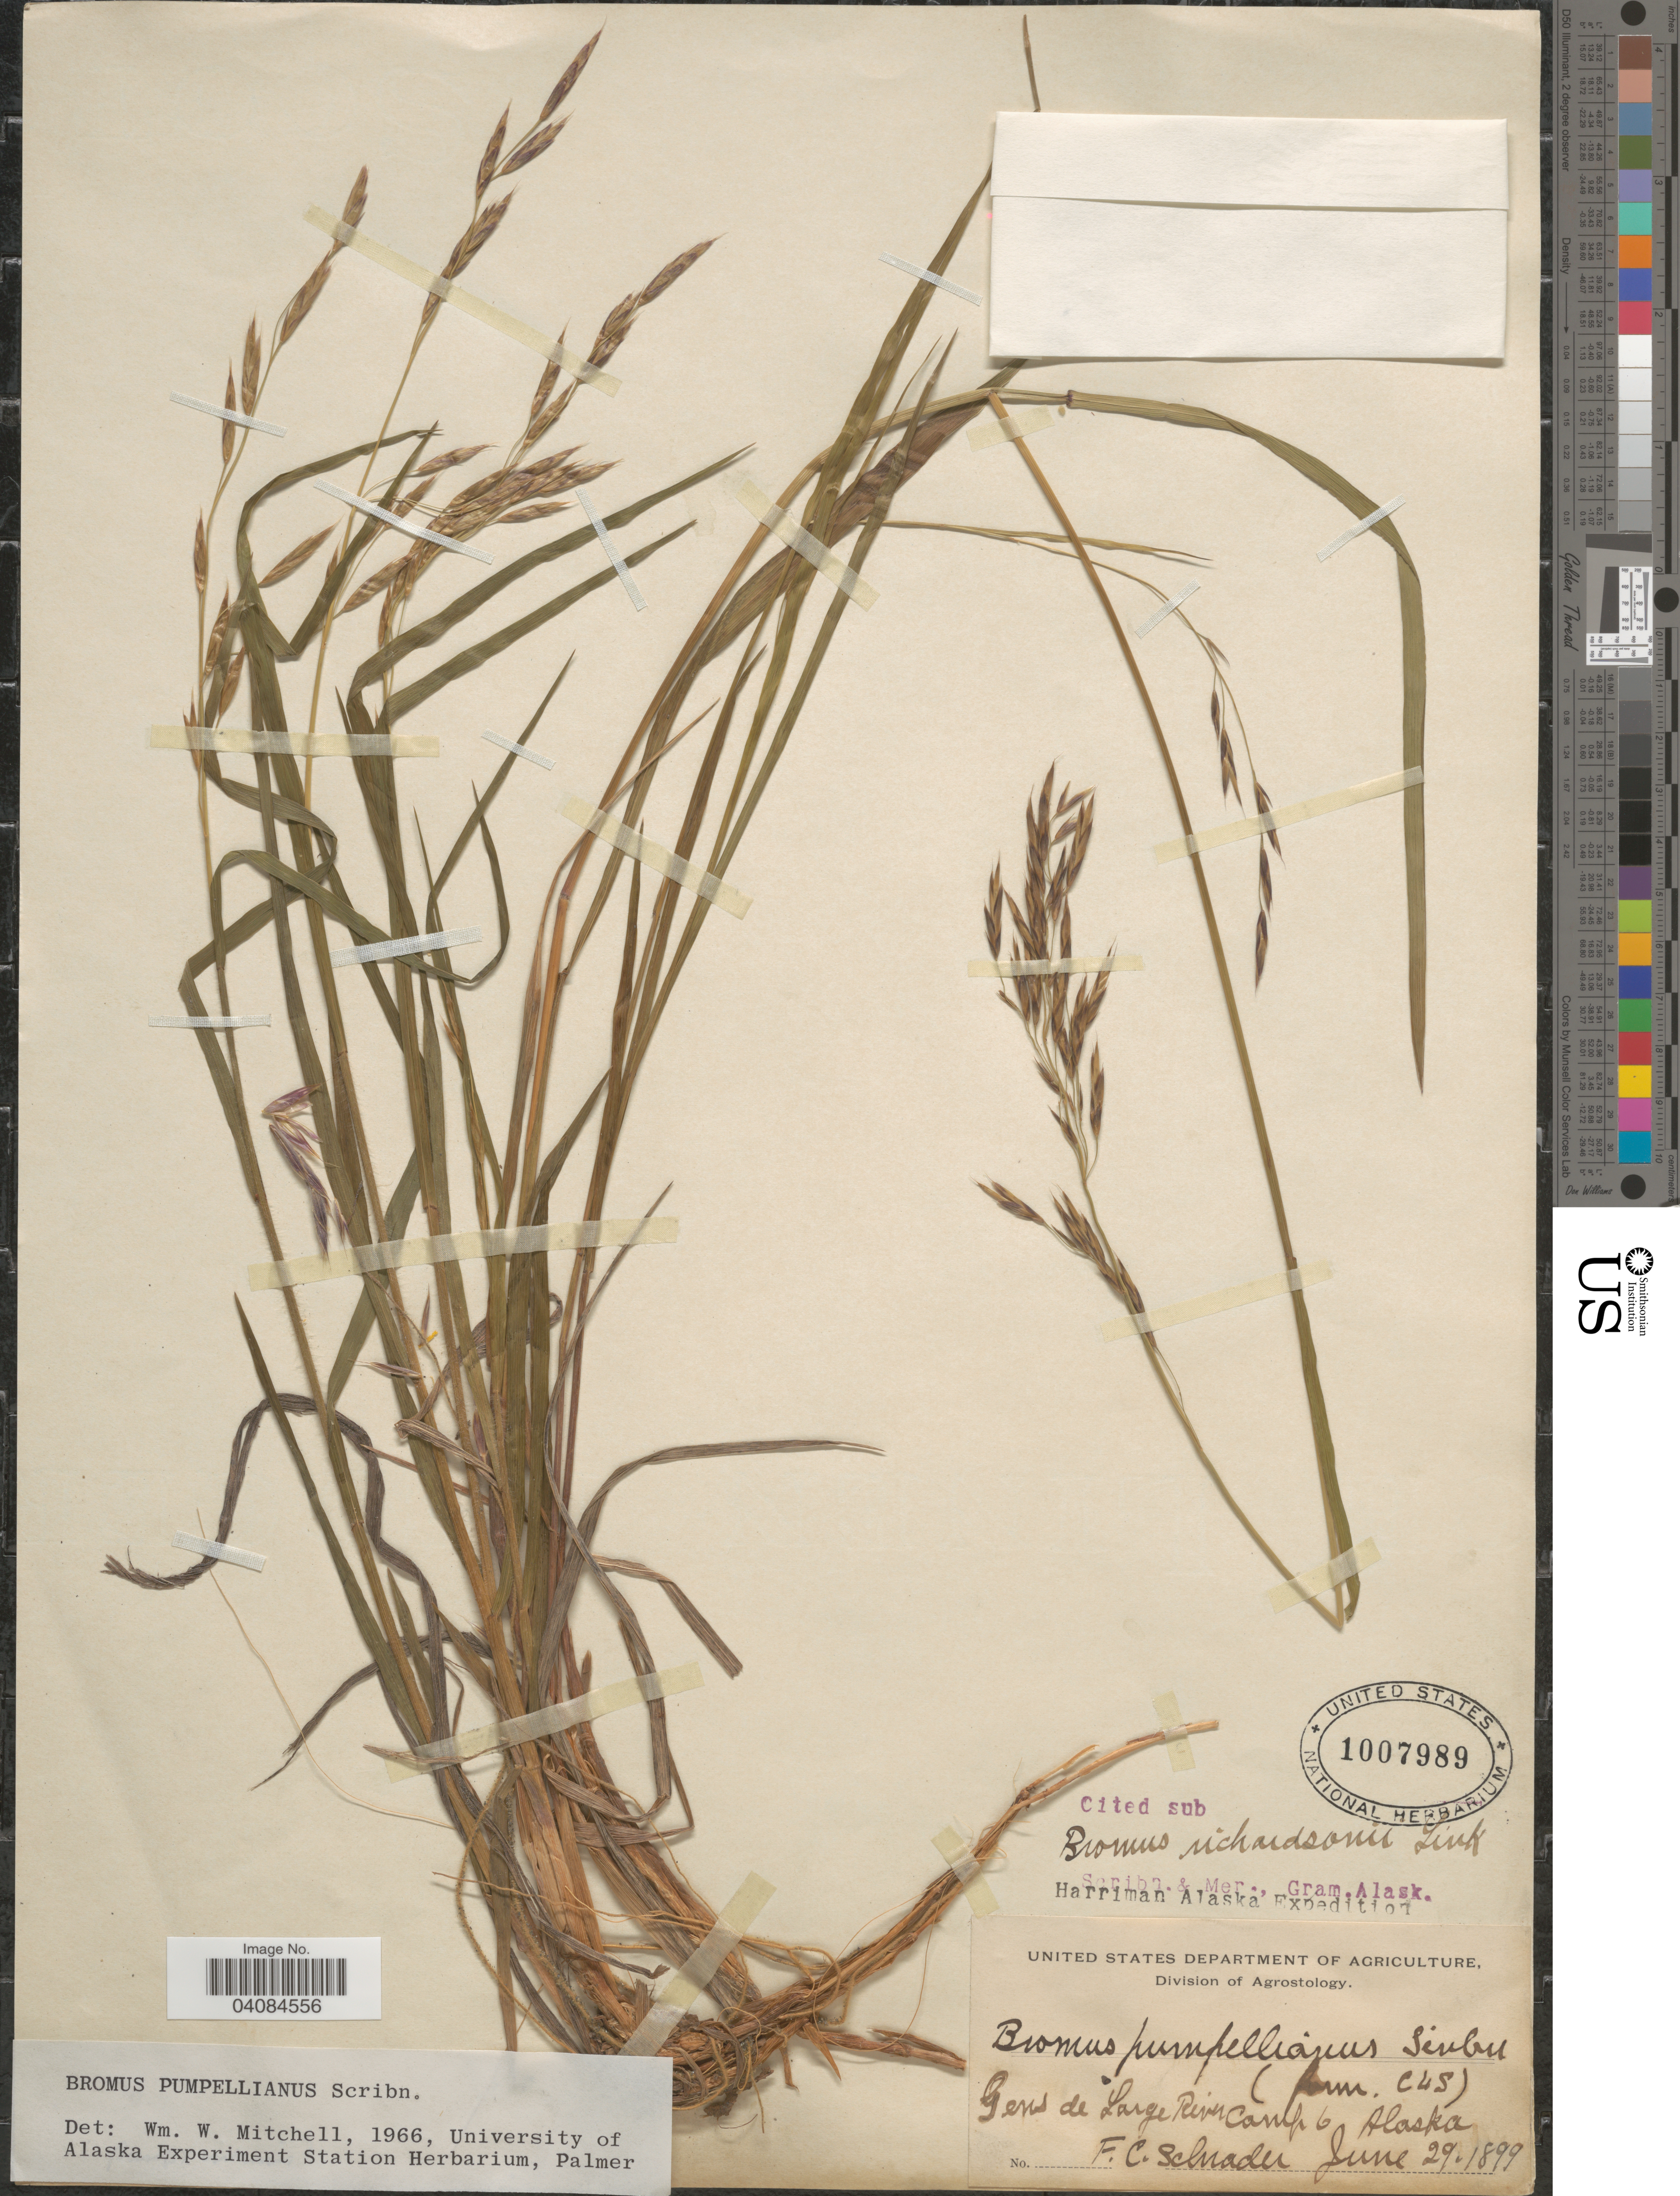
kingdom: Plantae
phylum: Tracheophyta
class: Liliopsida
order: Poales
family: Poaceae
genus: Bromus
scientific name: Bromus pumpellianus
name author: Scribn.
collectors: F. C. Schrader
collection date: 1899-06-29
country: United States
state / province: Alaska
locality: Gens de Large River Camp 6.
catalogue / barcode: US 1007989